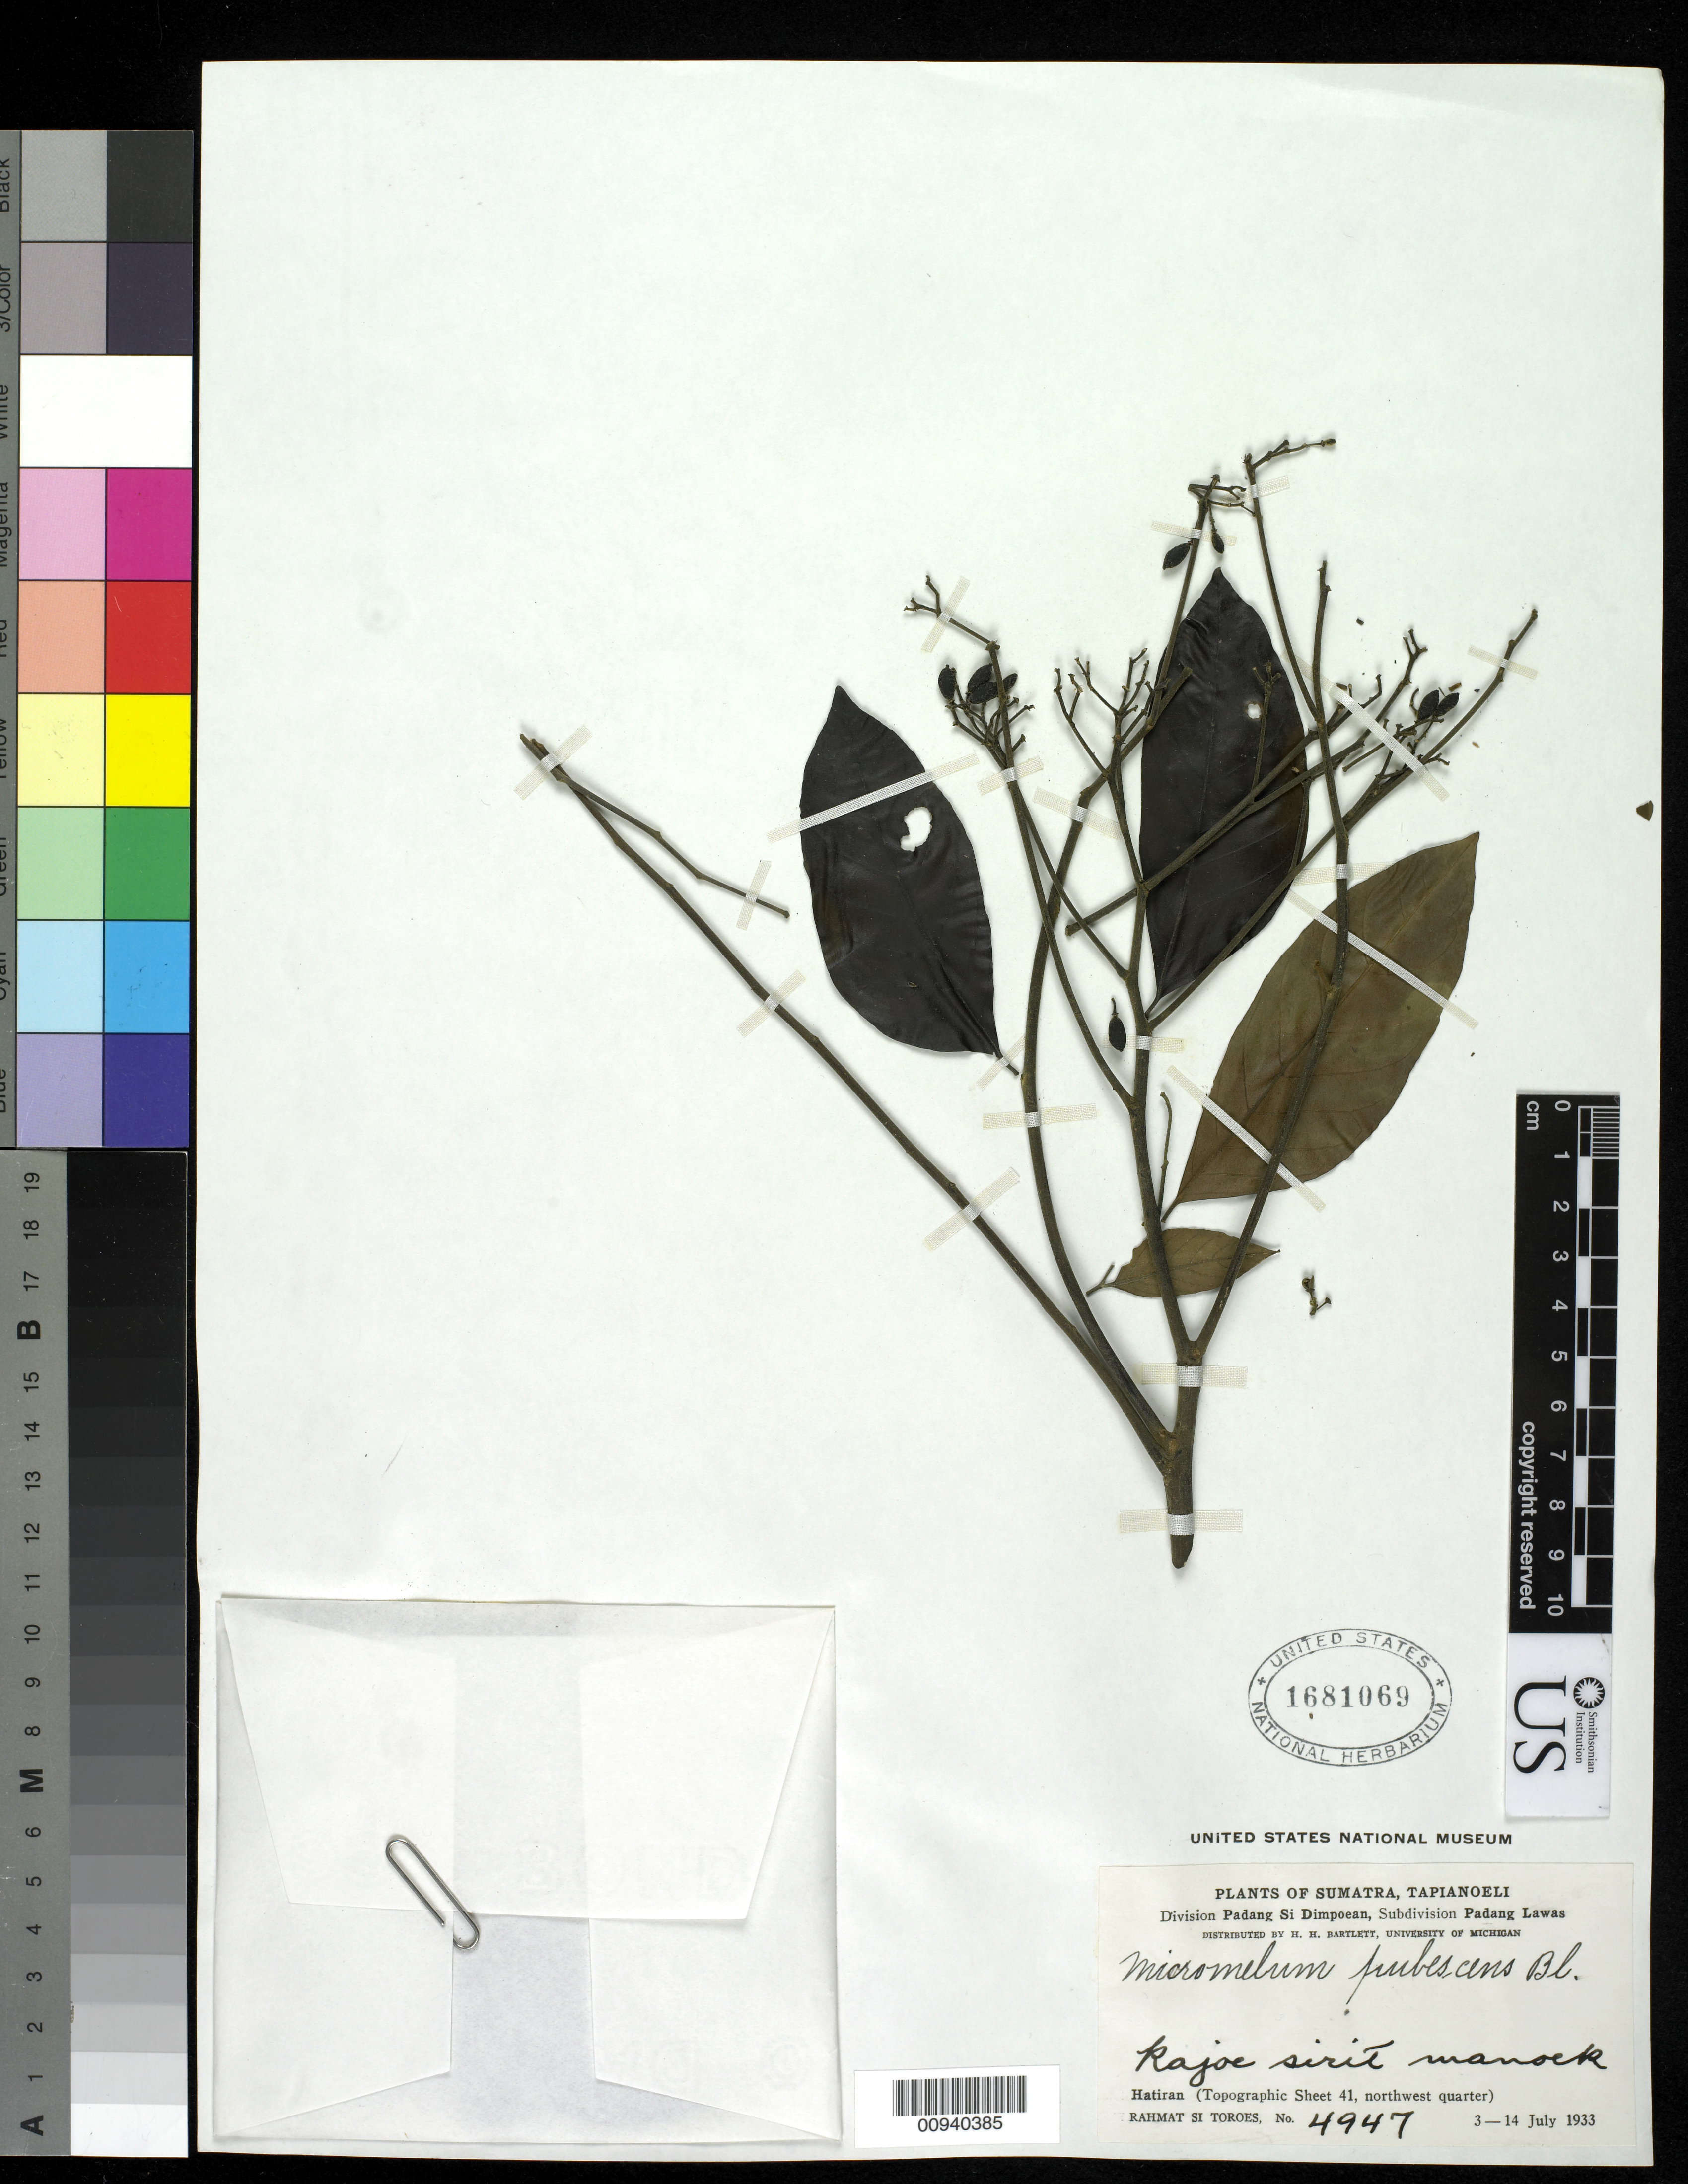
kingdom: Plantae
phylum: Tracheophyta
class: Magnoliopsida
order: Sapindales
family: Rutaceae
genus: Micromelum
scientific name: Micromelum pubescens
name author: Blume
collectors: Rahmat Si Boeea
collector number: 4947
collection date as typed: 03 Jul 1931 to 14 Jul 1933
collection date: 1931-07-03/1933-07-14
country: Indonesia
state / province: Sumatra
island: Sumatra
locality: Tapianoeli, Division Padang Si Dimpoean, Subdivision Padang Lawas, Hatiran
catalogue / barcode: US 1681069